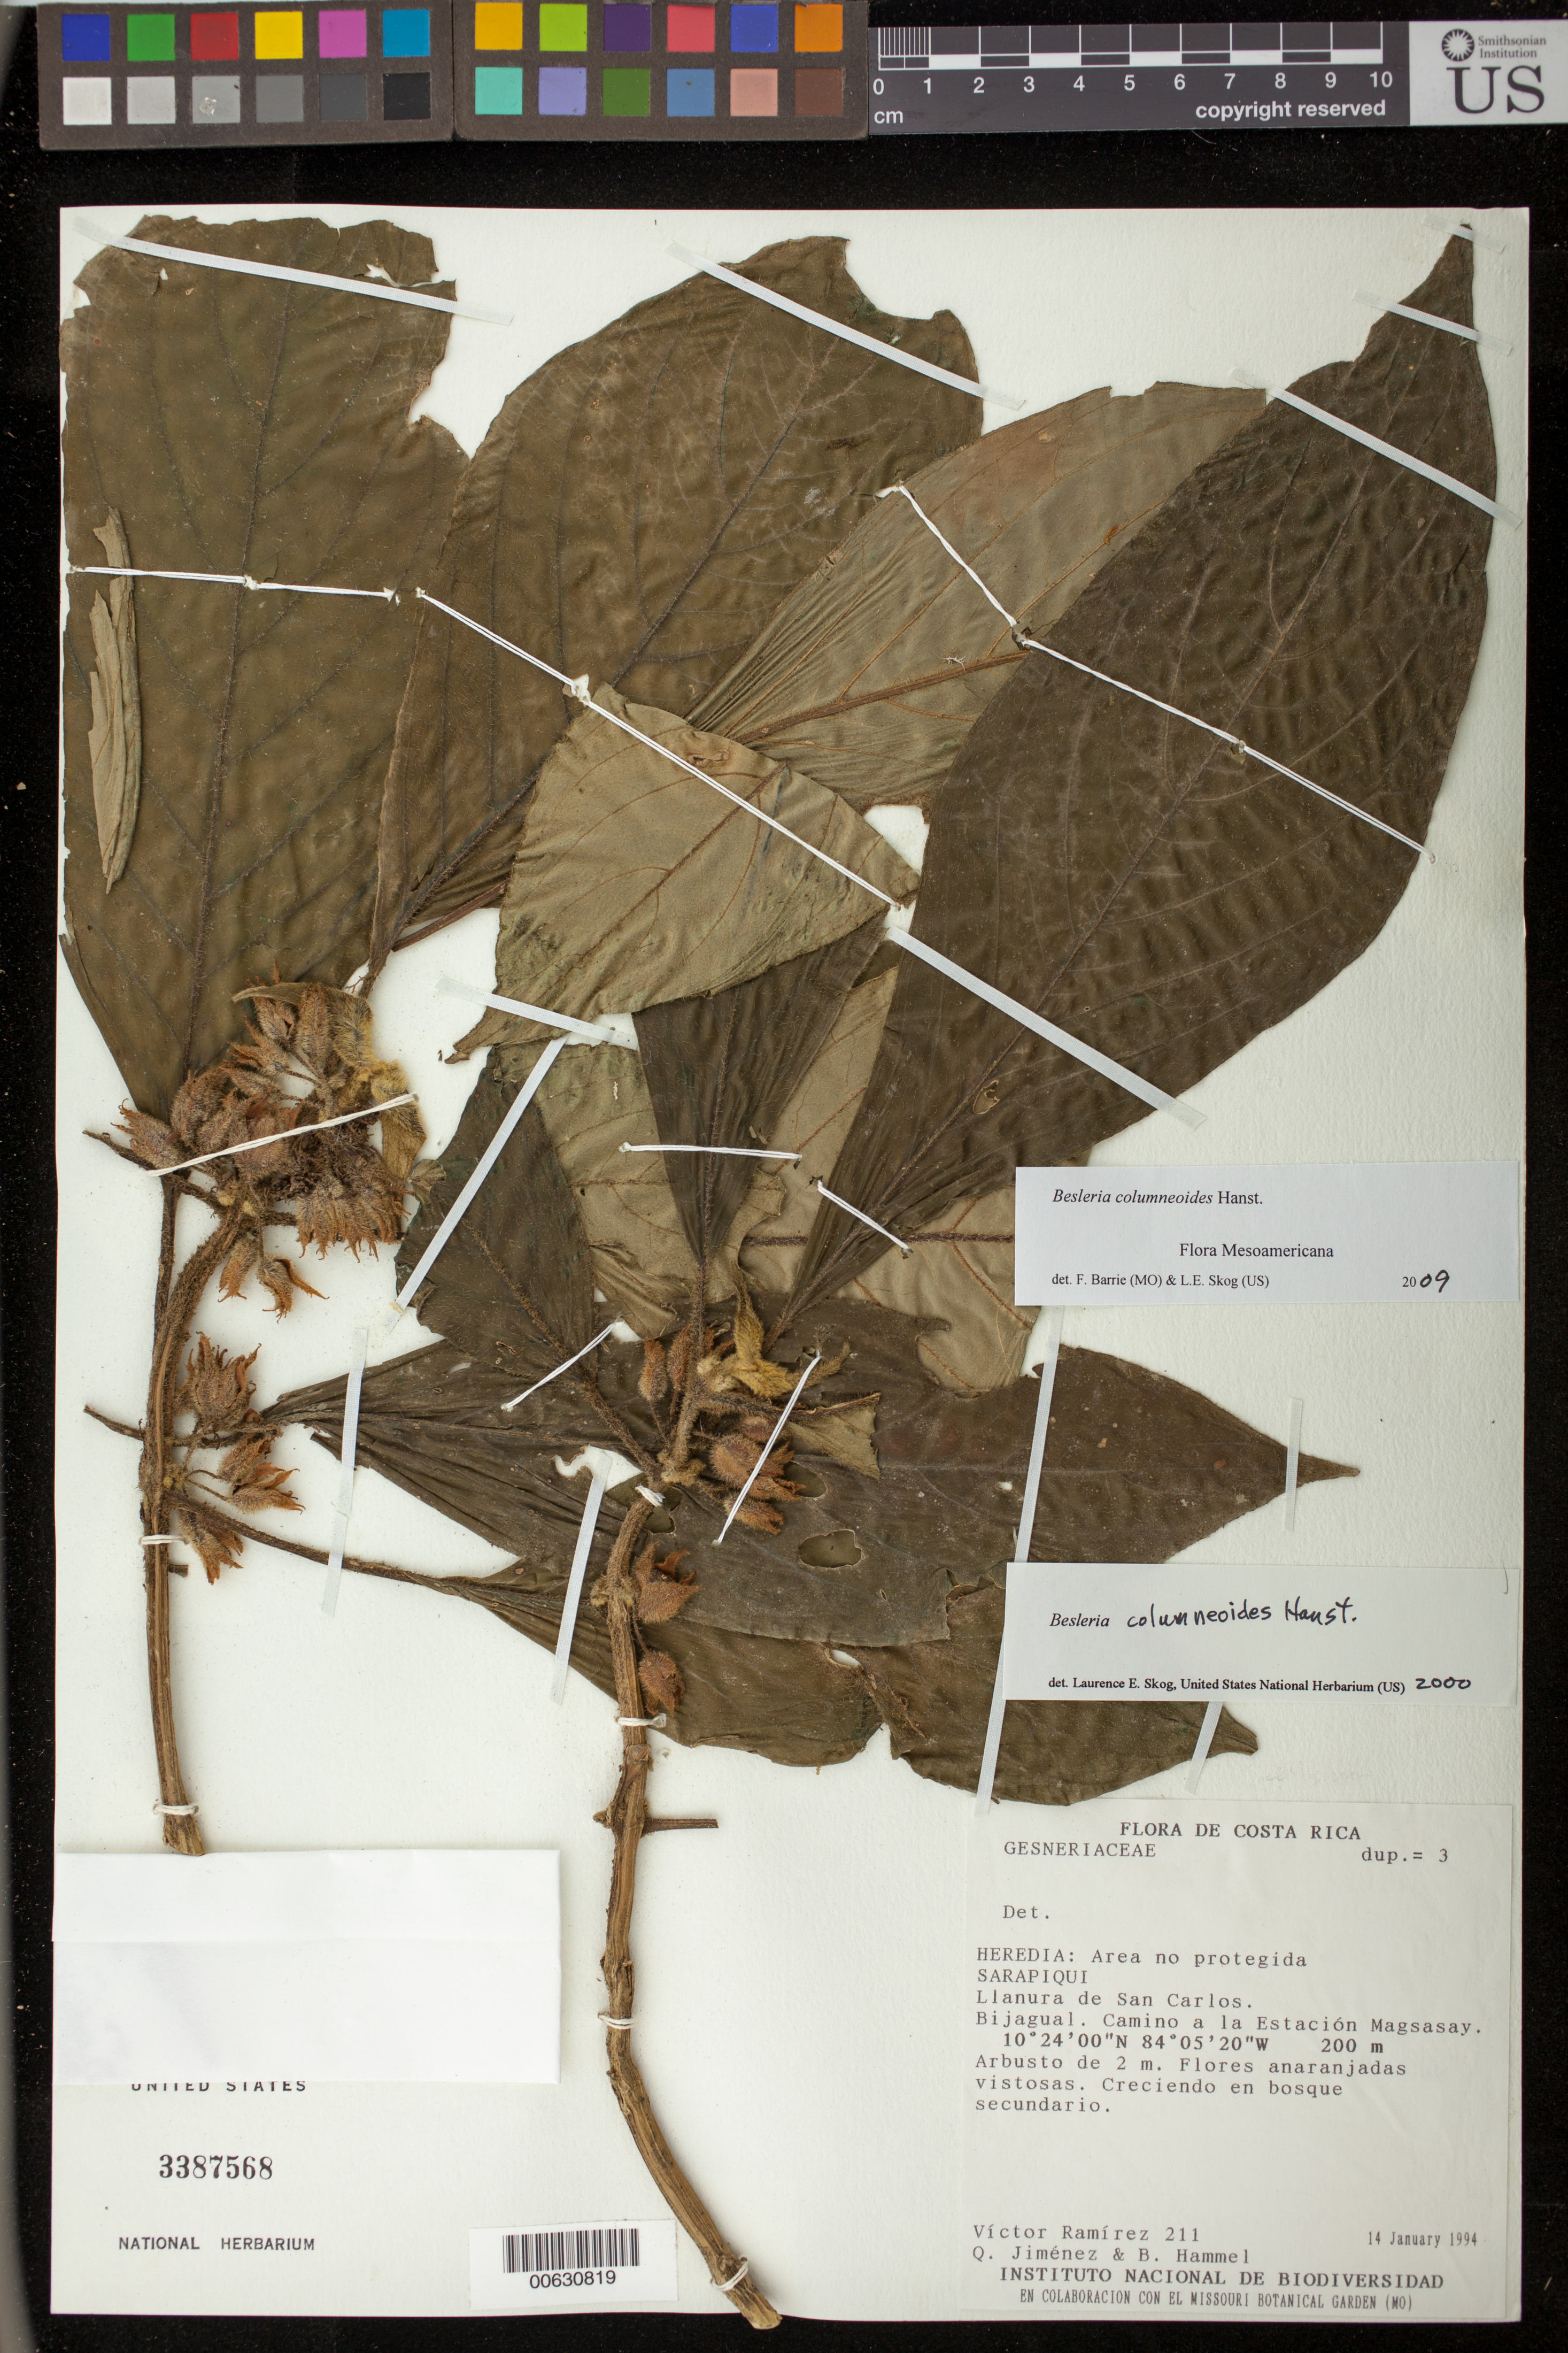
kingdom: Plantae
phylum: Tracheophyta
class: Magnoliopsida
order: Lamiales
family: Gesneriaceae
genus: Besleria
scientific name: Besleria columneoides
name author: Hanst.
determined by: Skog, Laurence E.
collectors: V. Ramirez, Q. Jiménez Madrigal, J. Jimenez & B. Hammel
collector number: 211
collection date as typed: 14 Jan 1994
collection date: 1994-01-14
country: Costa Rica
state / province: Heredia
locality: Area no protegida, Sarapiqui, Llanura de San Carlos, Bijagual, Camino a la Estación Magsasay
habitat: Creciendo en bosque secundario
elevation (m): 200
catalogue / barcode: US 3387568